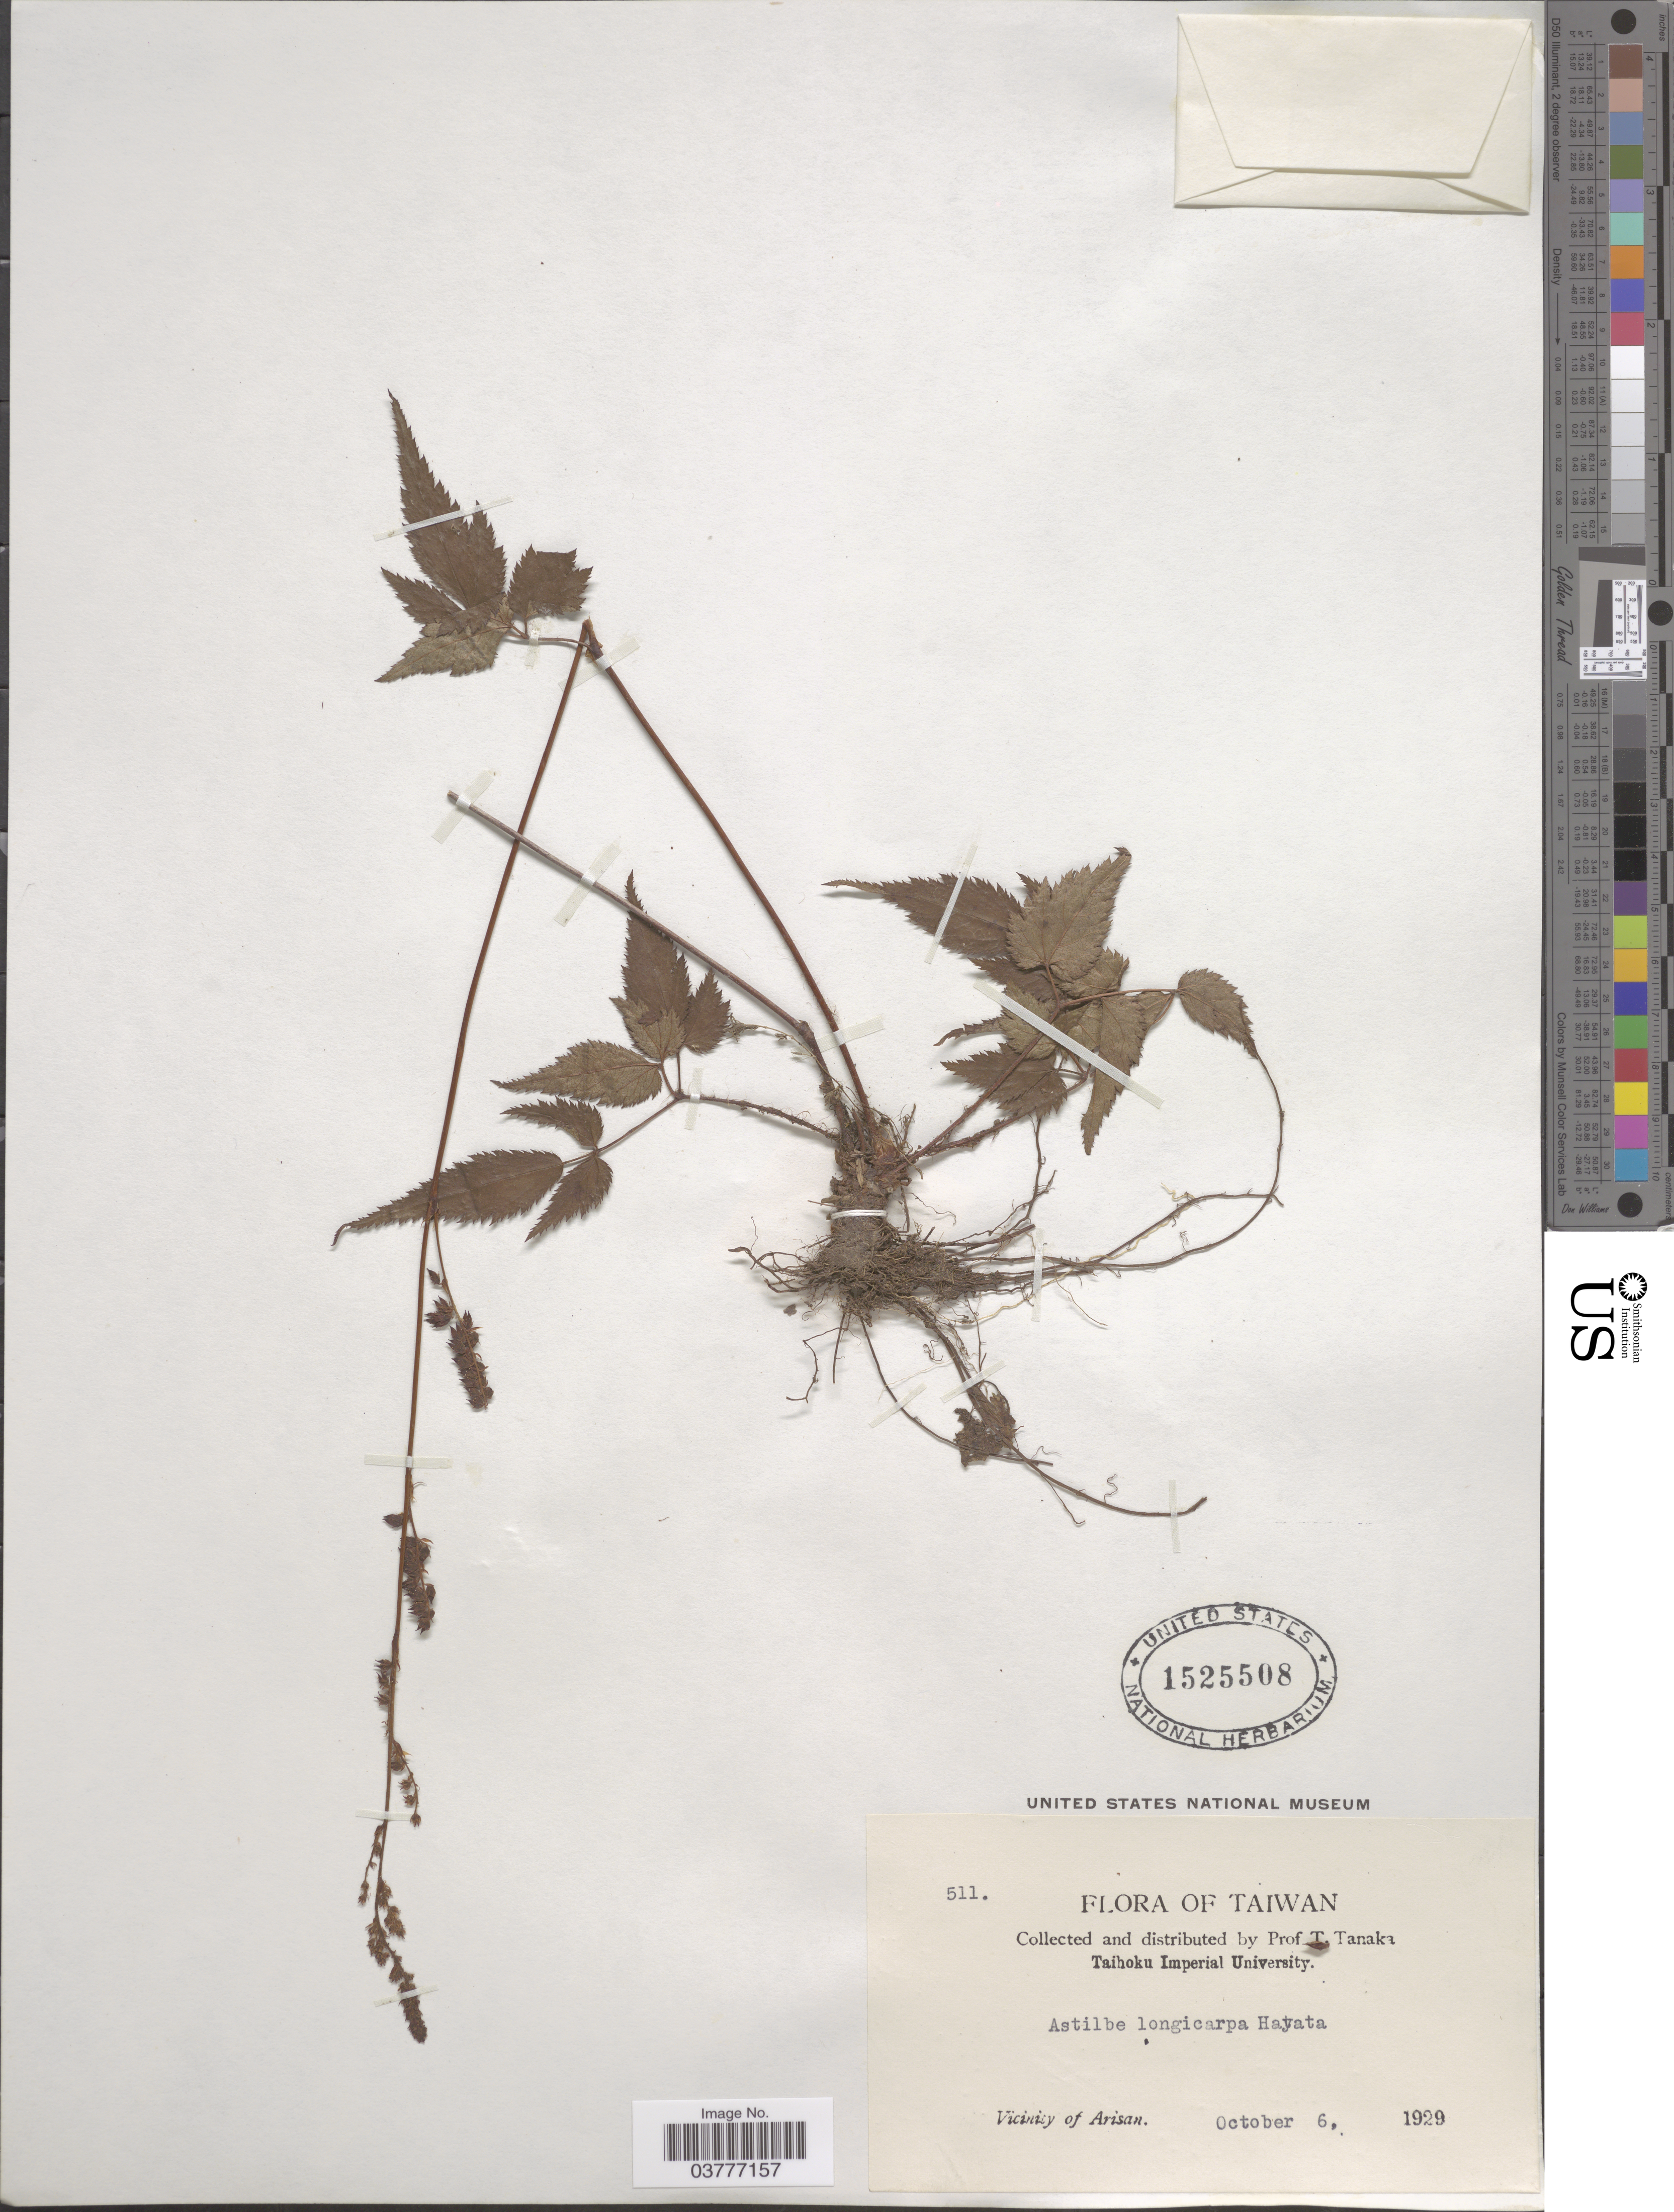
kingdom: Plantae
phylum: Tracheophyta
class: Magnoliopsida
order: Saxifragales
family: Saxifragaceae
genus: Astilbe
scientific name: Astilbe longicarpa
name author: Hayata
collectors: T. Tanaka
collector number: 511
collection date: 1929-10-06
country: Taiwan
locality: Vicinity of Arisan.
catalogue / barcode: US 1525508